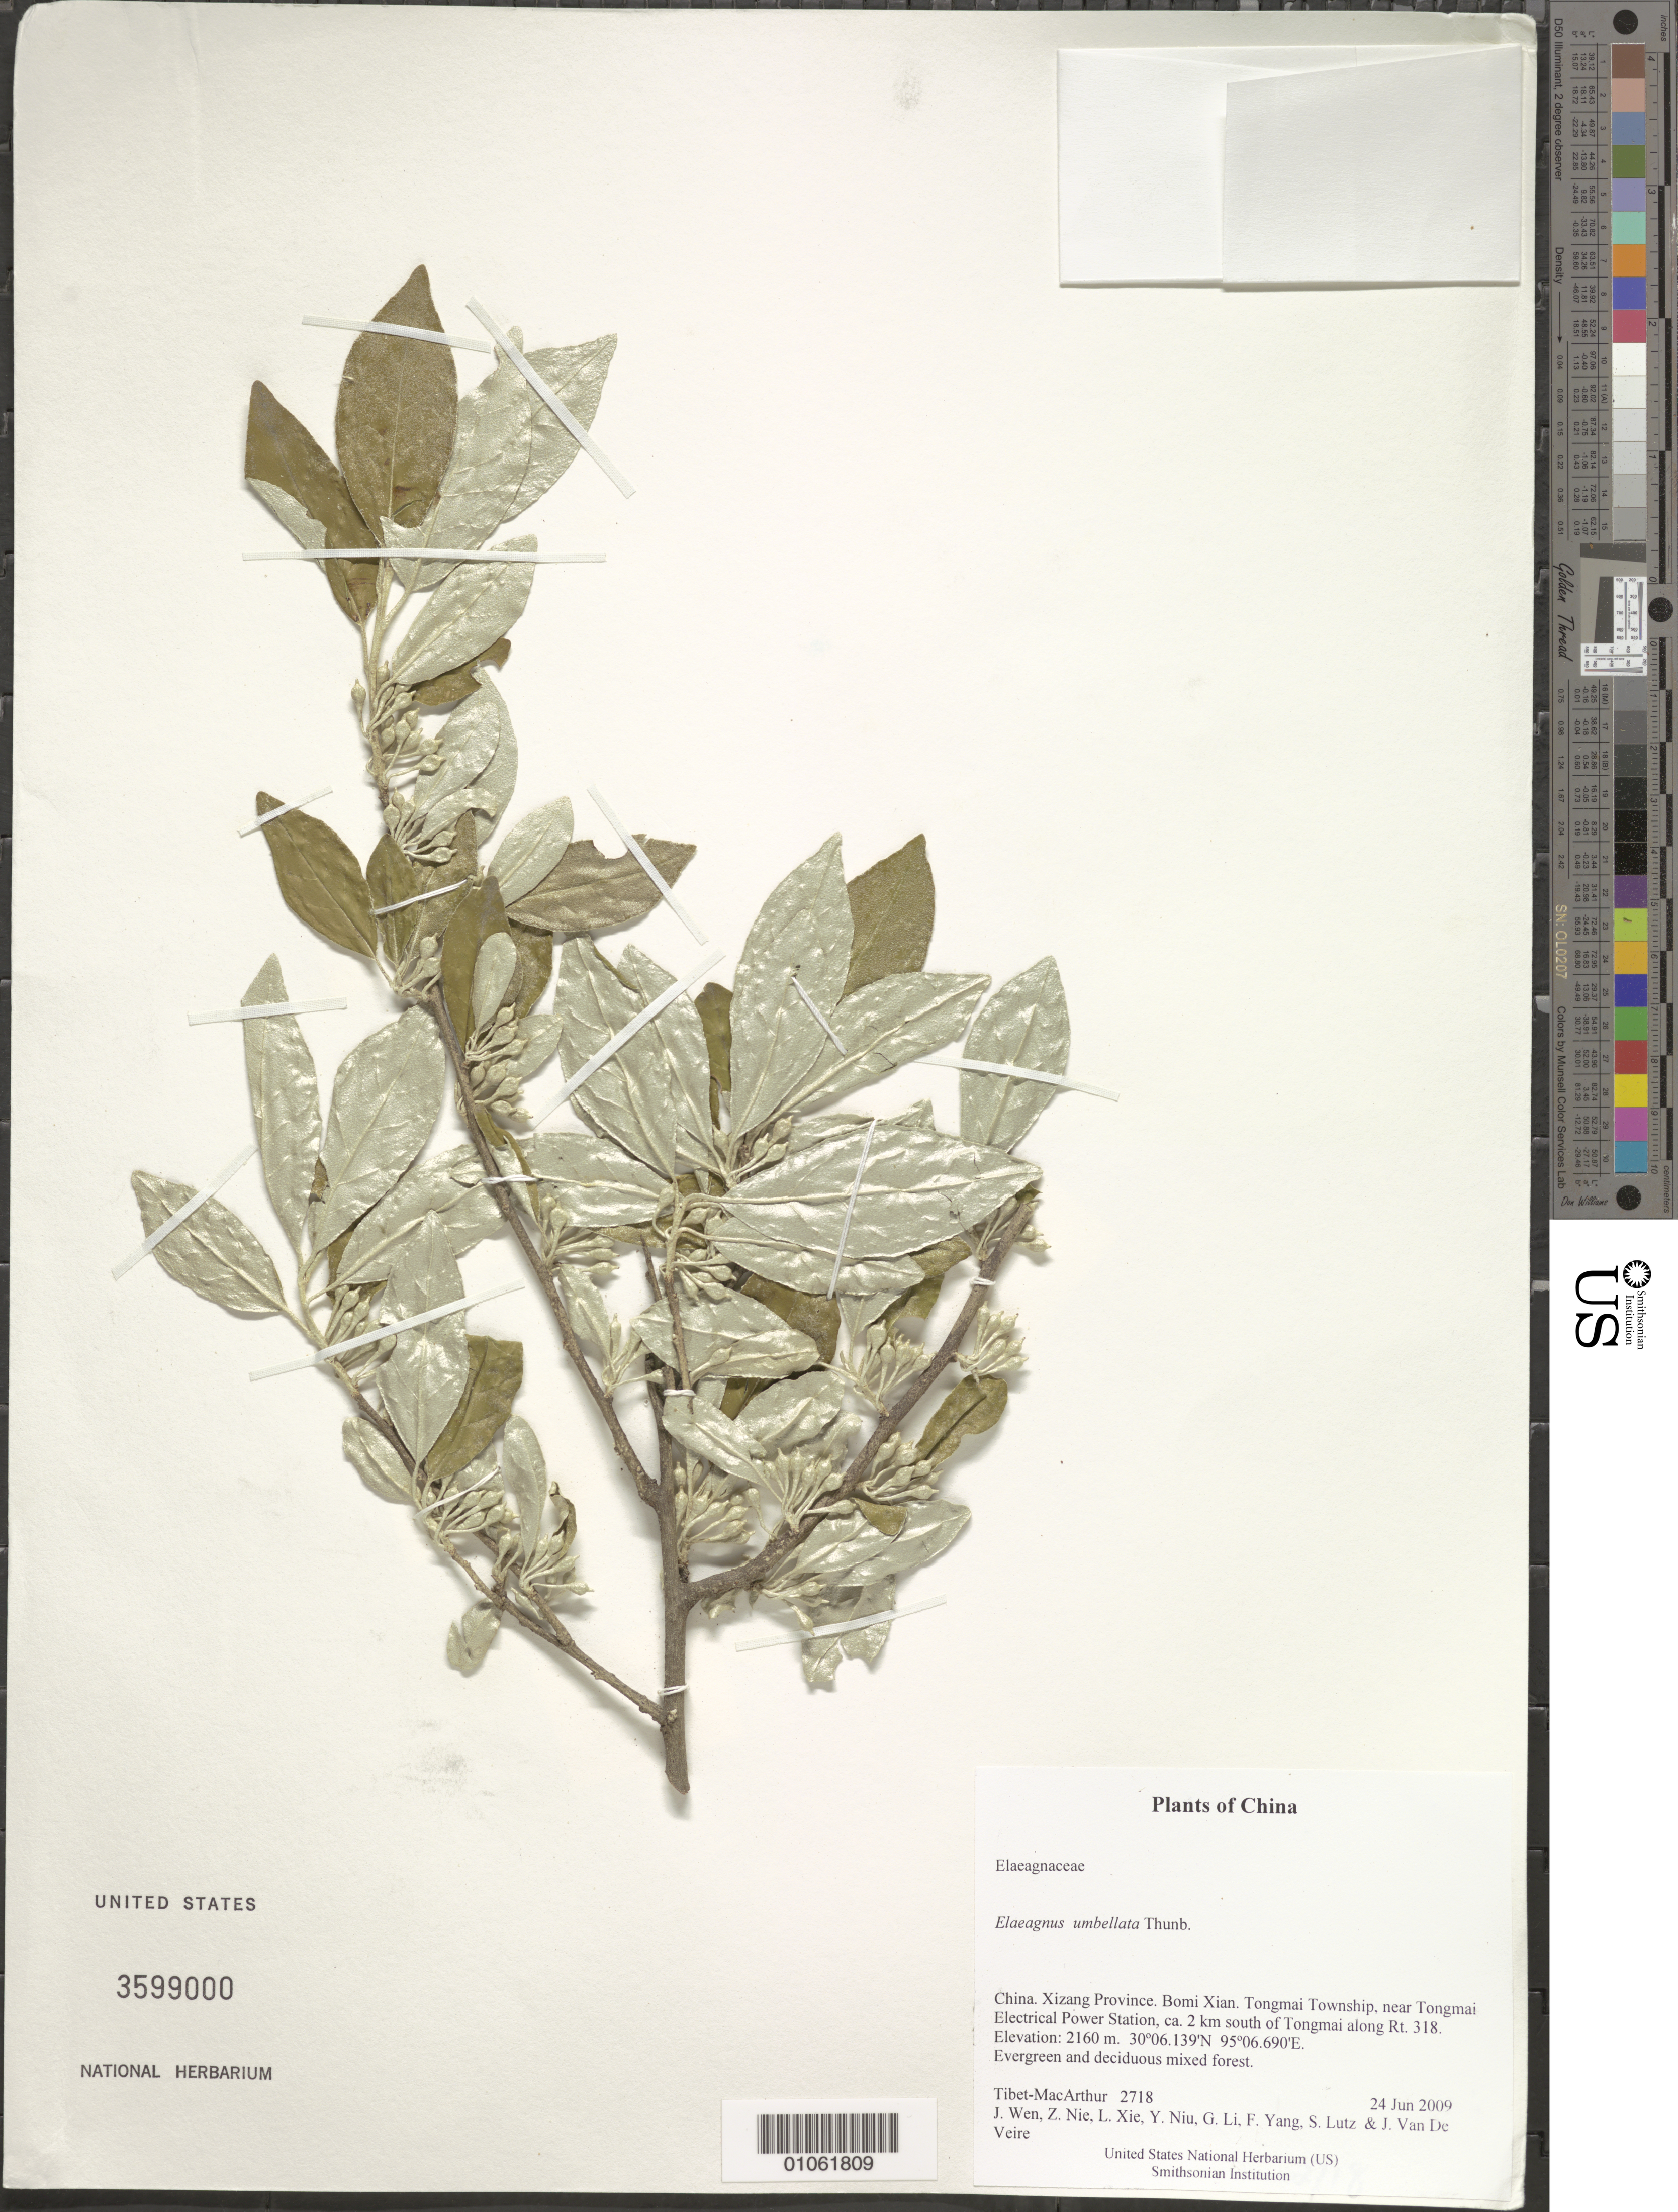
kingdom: Plantae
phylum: Tracheophyta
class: Magnoliopsida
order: Rosales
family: Elaeagnaceae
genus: Elaeagnus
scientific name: Elaeagnus umbellata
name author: Thunb.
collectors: Tibet-MacArthur, J. Wen, Z. Nie, L. Xie, Y. Niu, G. Li, F. Yang, S. Lutz & J. Van De Veire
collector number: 2718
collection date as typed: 24 Jun 2009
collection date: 2009-06-24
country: China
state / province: Xizang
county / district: Bomi Xian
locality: Tongmai Township, near Tongmai Electrical Power Station, ca. 2 km south of Tongmai along Rt. 318.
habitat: Evergreen and deciduous mixed forest.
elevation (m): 2160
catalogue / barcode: US 3599000